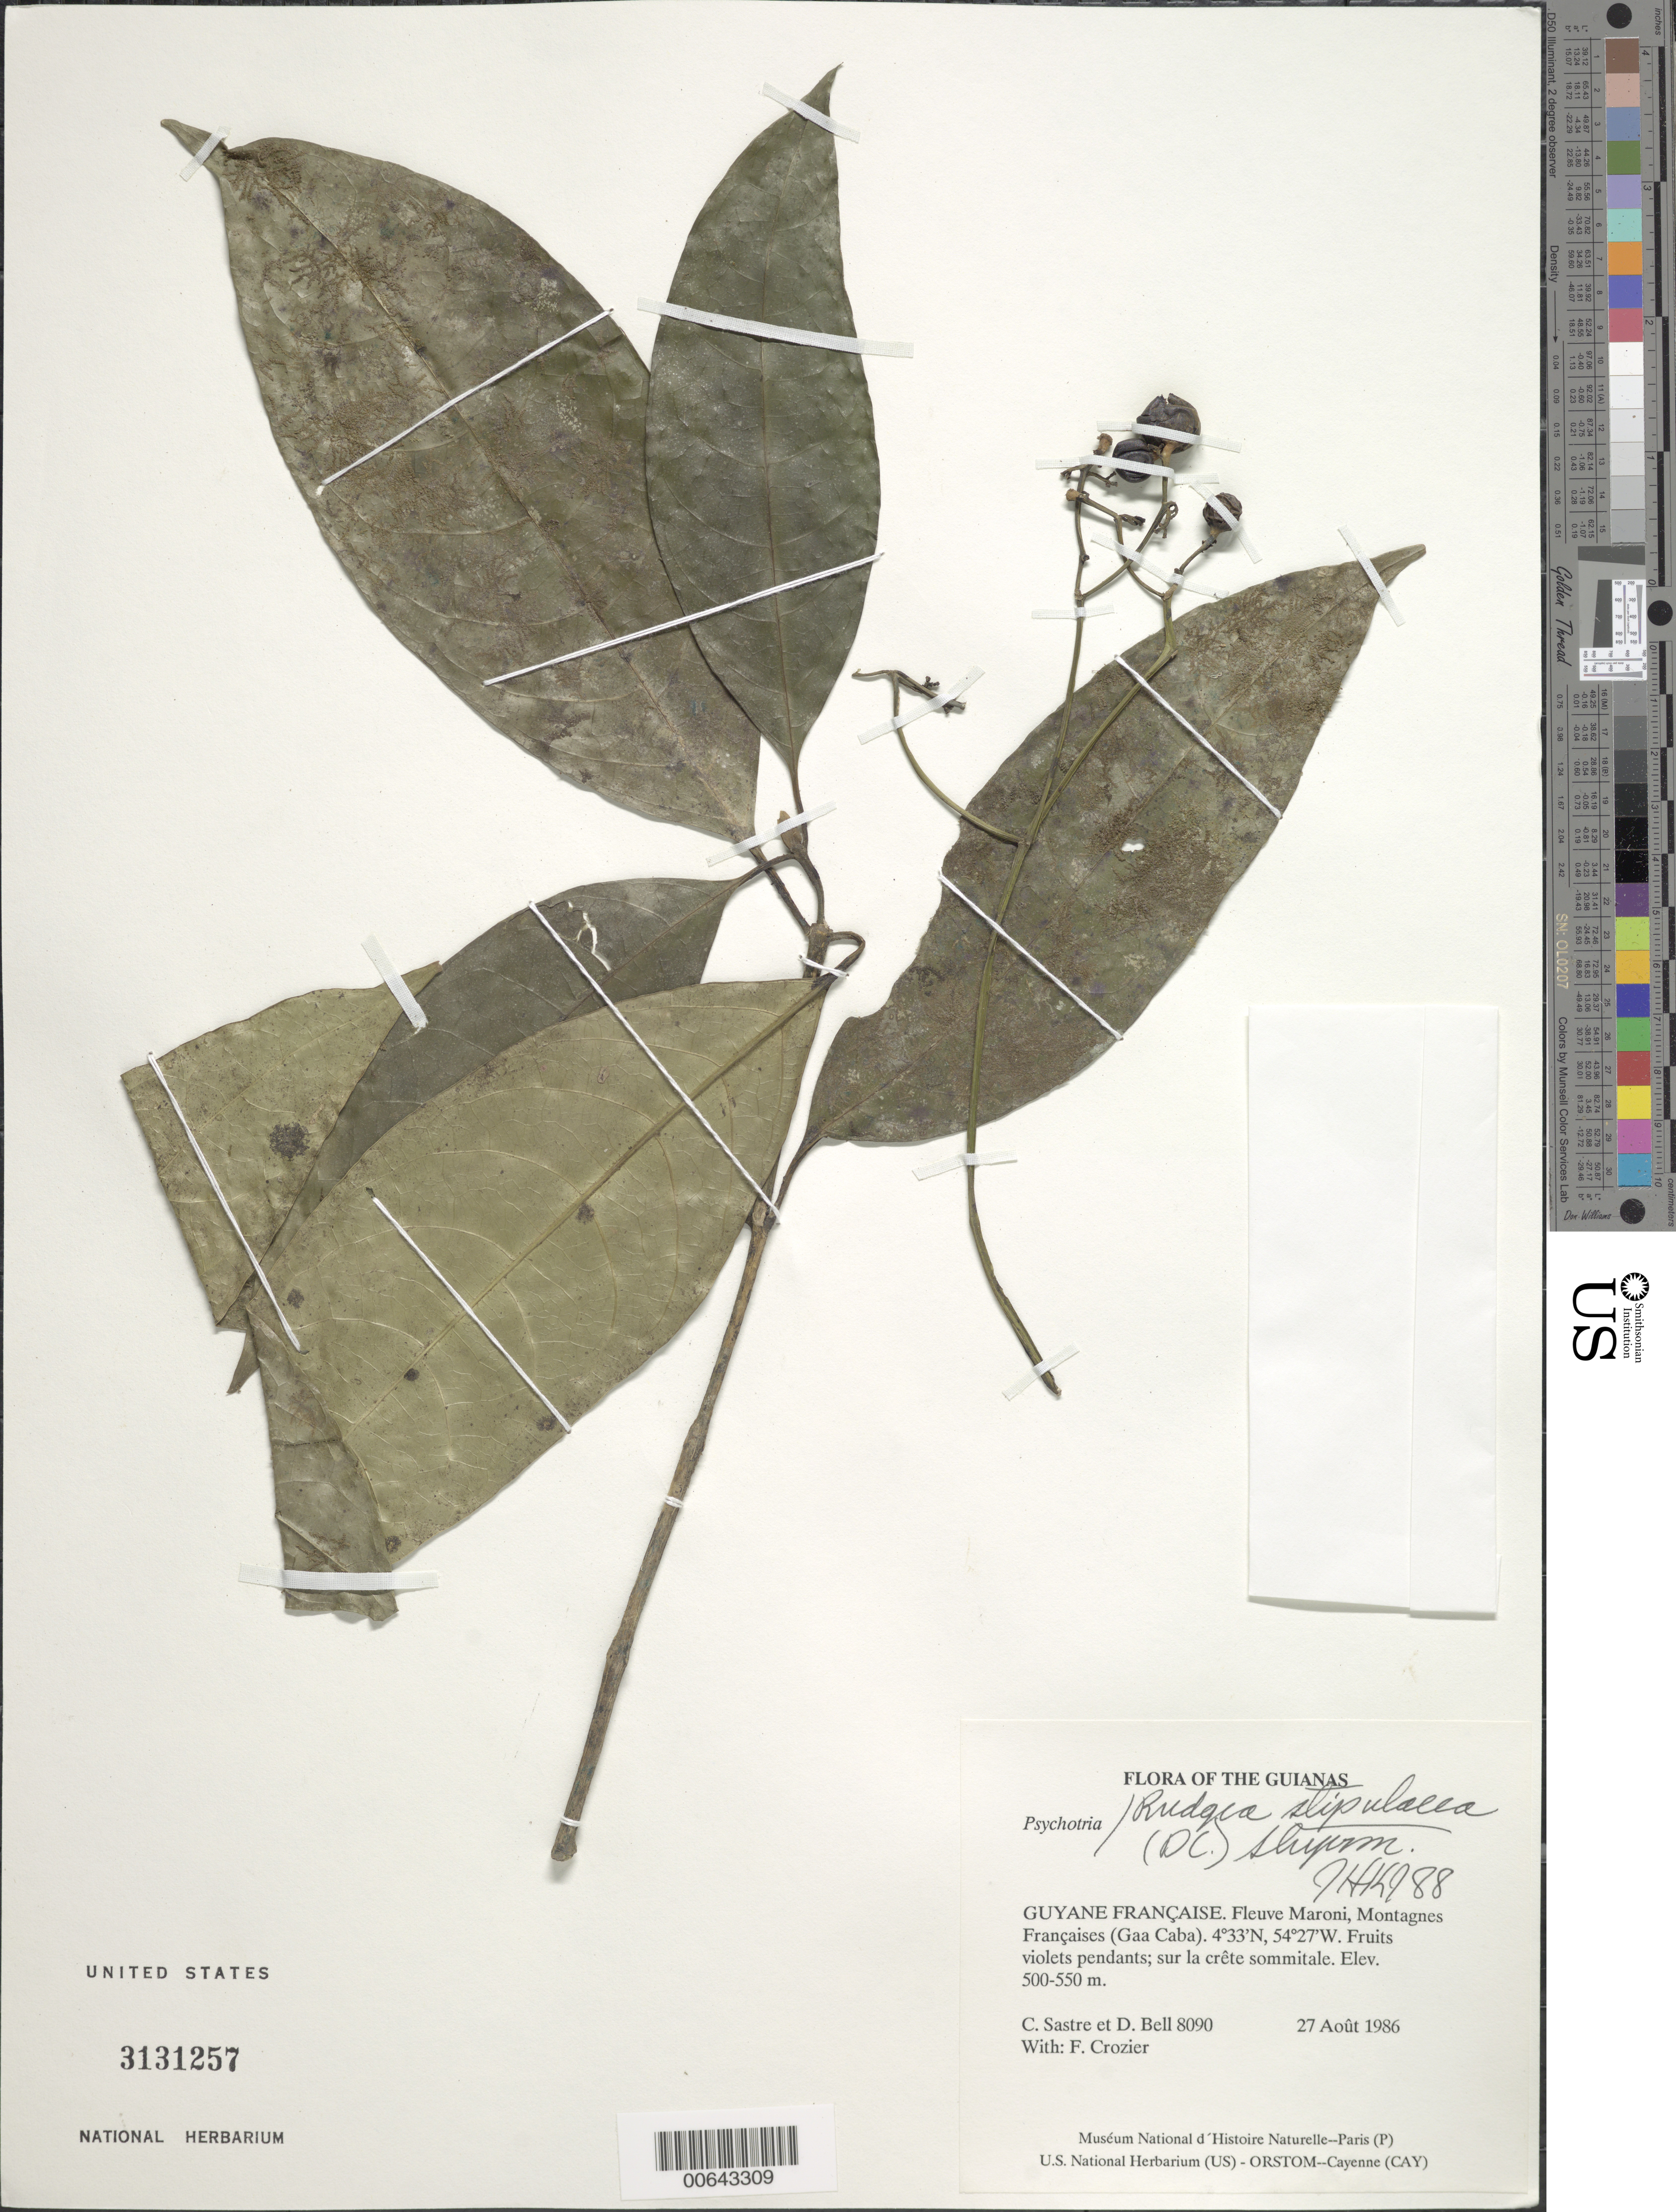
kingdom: Plantae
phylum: Tracheophyta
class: Magnoliopsida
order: Gentianales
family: Rubiaceae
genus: Rudgea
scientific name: Rudgea stipulacea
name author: (DC.) Steyerm.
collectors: C. Sastre, D. A. Bell & F. Crozier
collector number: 8090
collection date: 1986-08-27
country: French Guiana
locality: The Guianas, Guyana Francaise, Flueve Maroni, Montagnes Francaises (Gaa Gaba)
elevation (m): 500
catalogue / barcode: US 313257